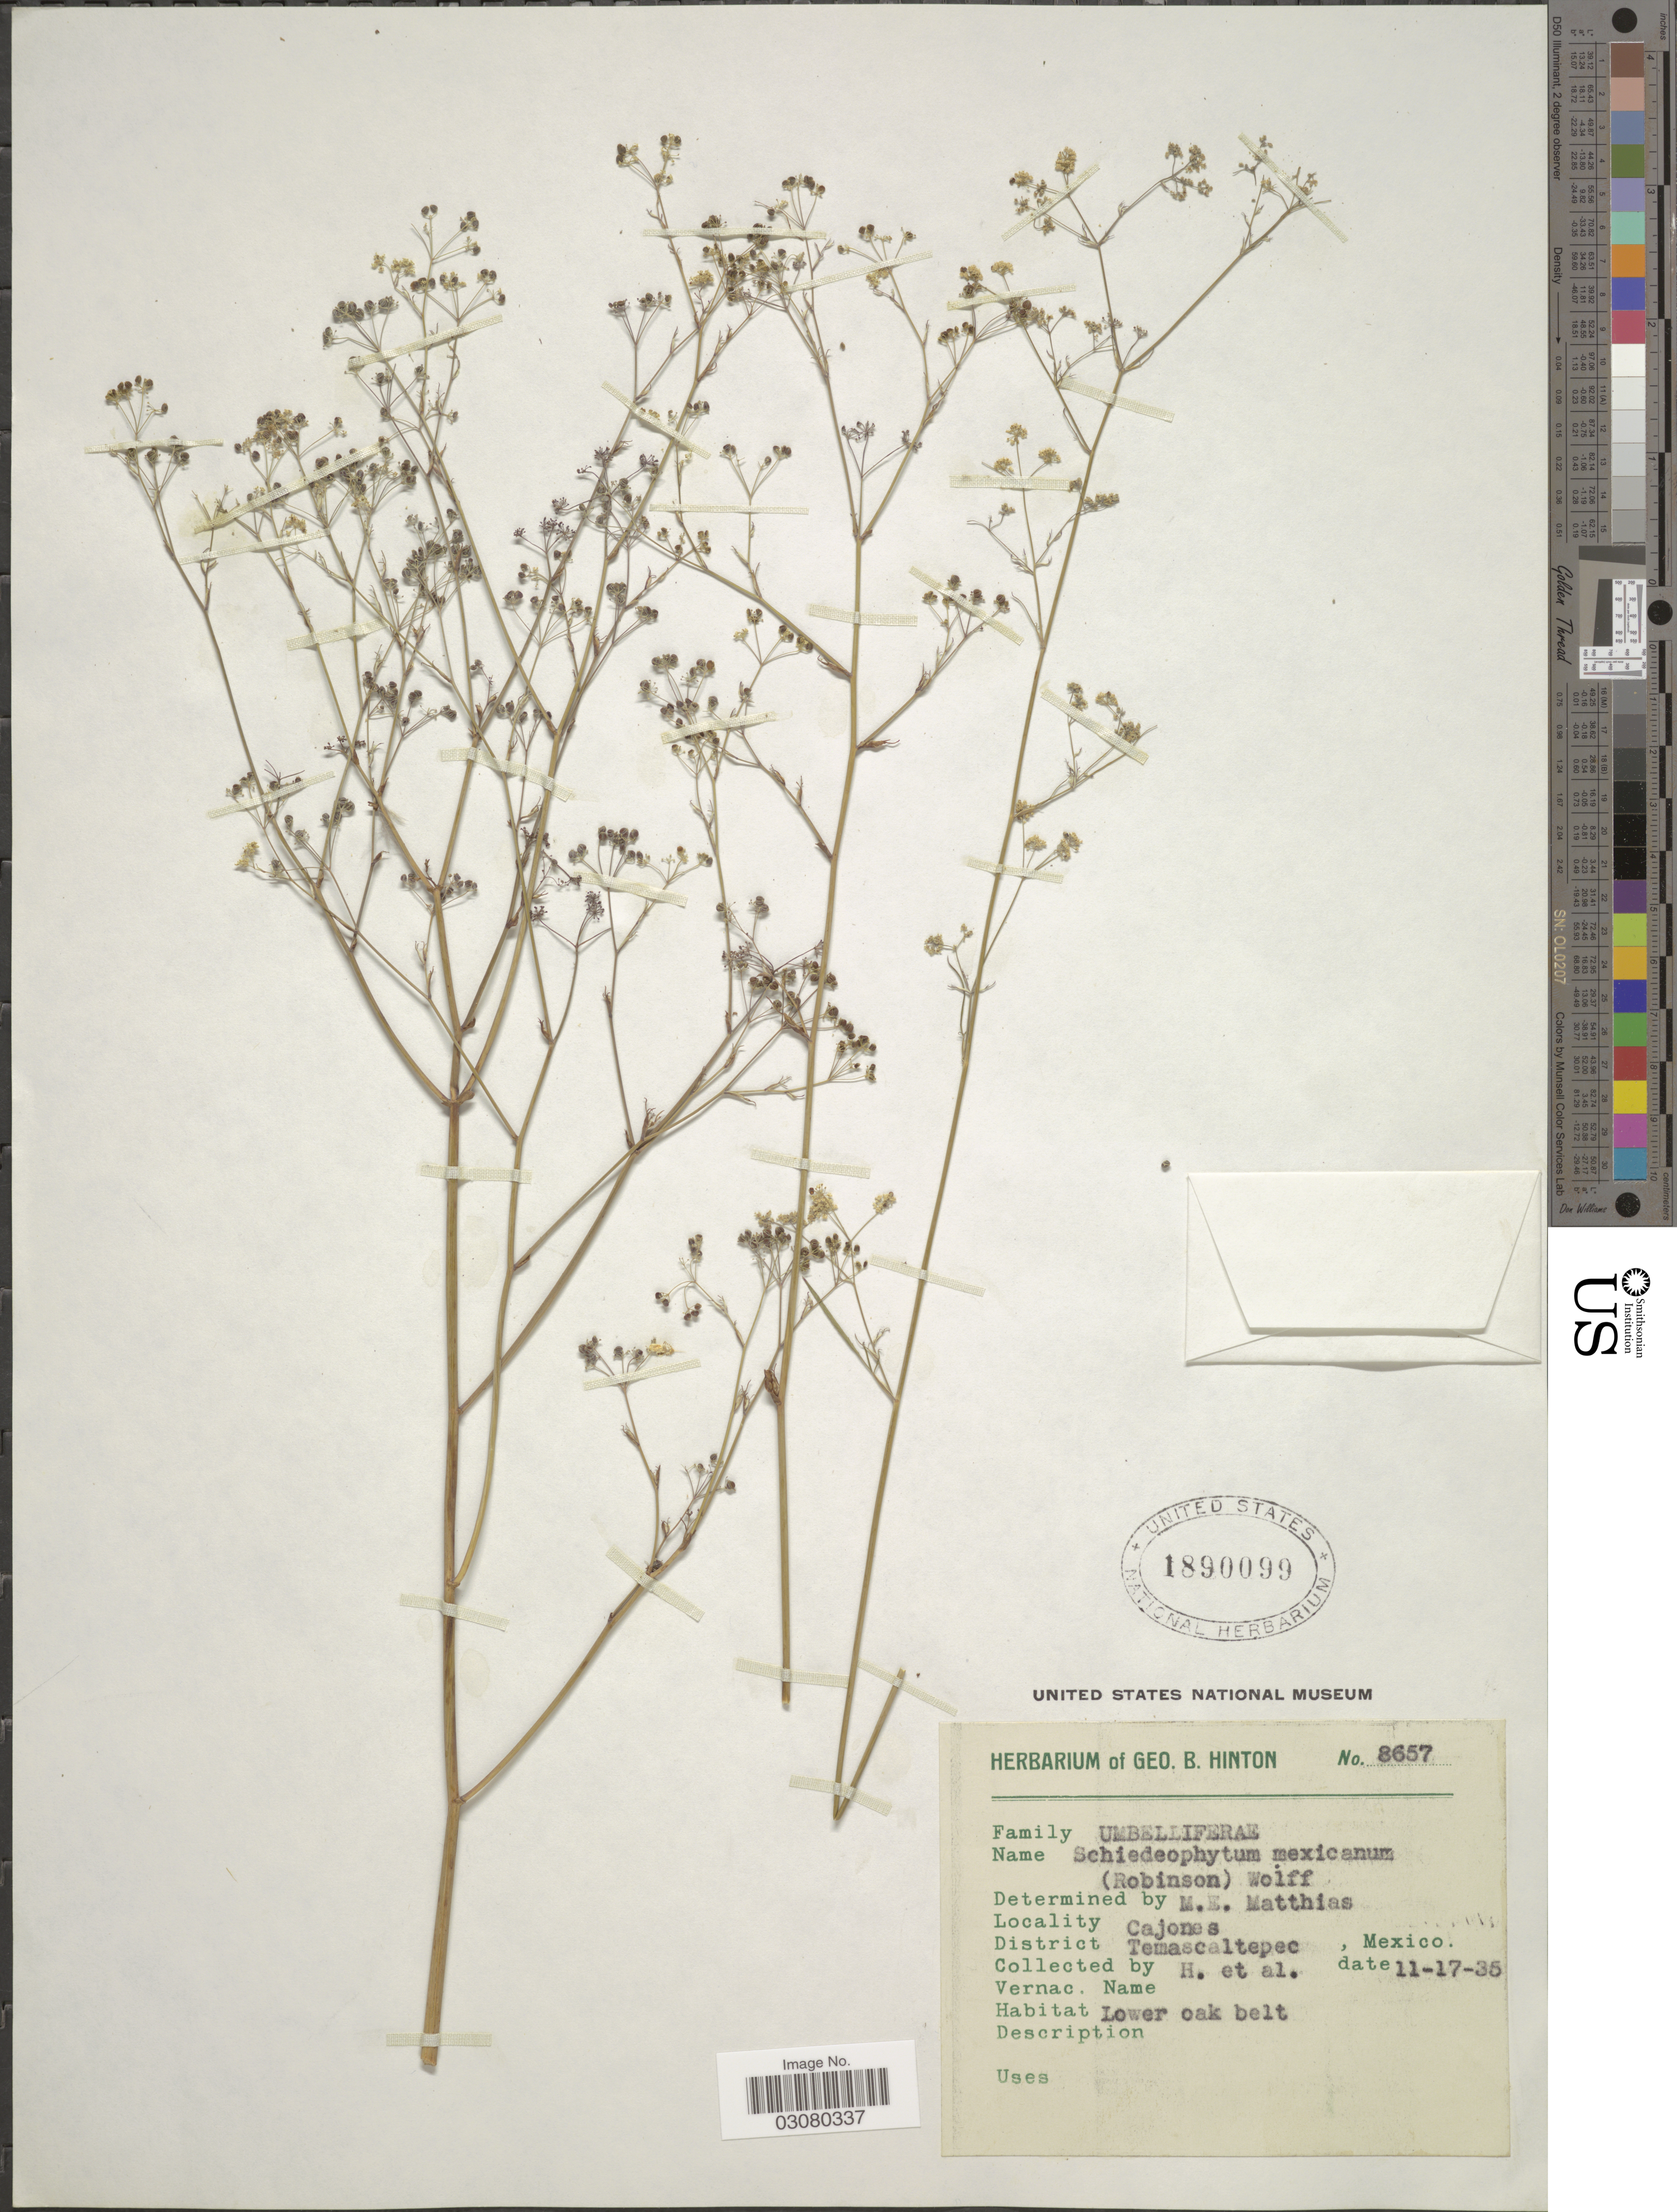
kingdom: Plantae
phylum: Tracheophyta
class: Magnoliopsida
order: Apiales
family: Apiaceae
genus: Donnellsmithia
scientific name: Donnellsmithia mexicana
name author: (B.L. Rob.) Mathias & Constance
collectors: G. B. Hinton & et al.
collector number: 8657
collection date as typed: Transcribed d/m/y: 17/11/35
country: Mexico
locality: Cajones, District Temascaltepec.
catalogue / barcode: US 1890099